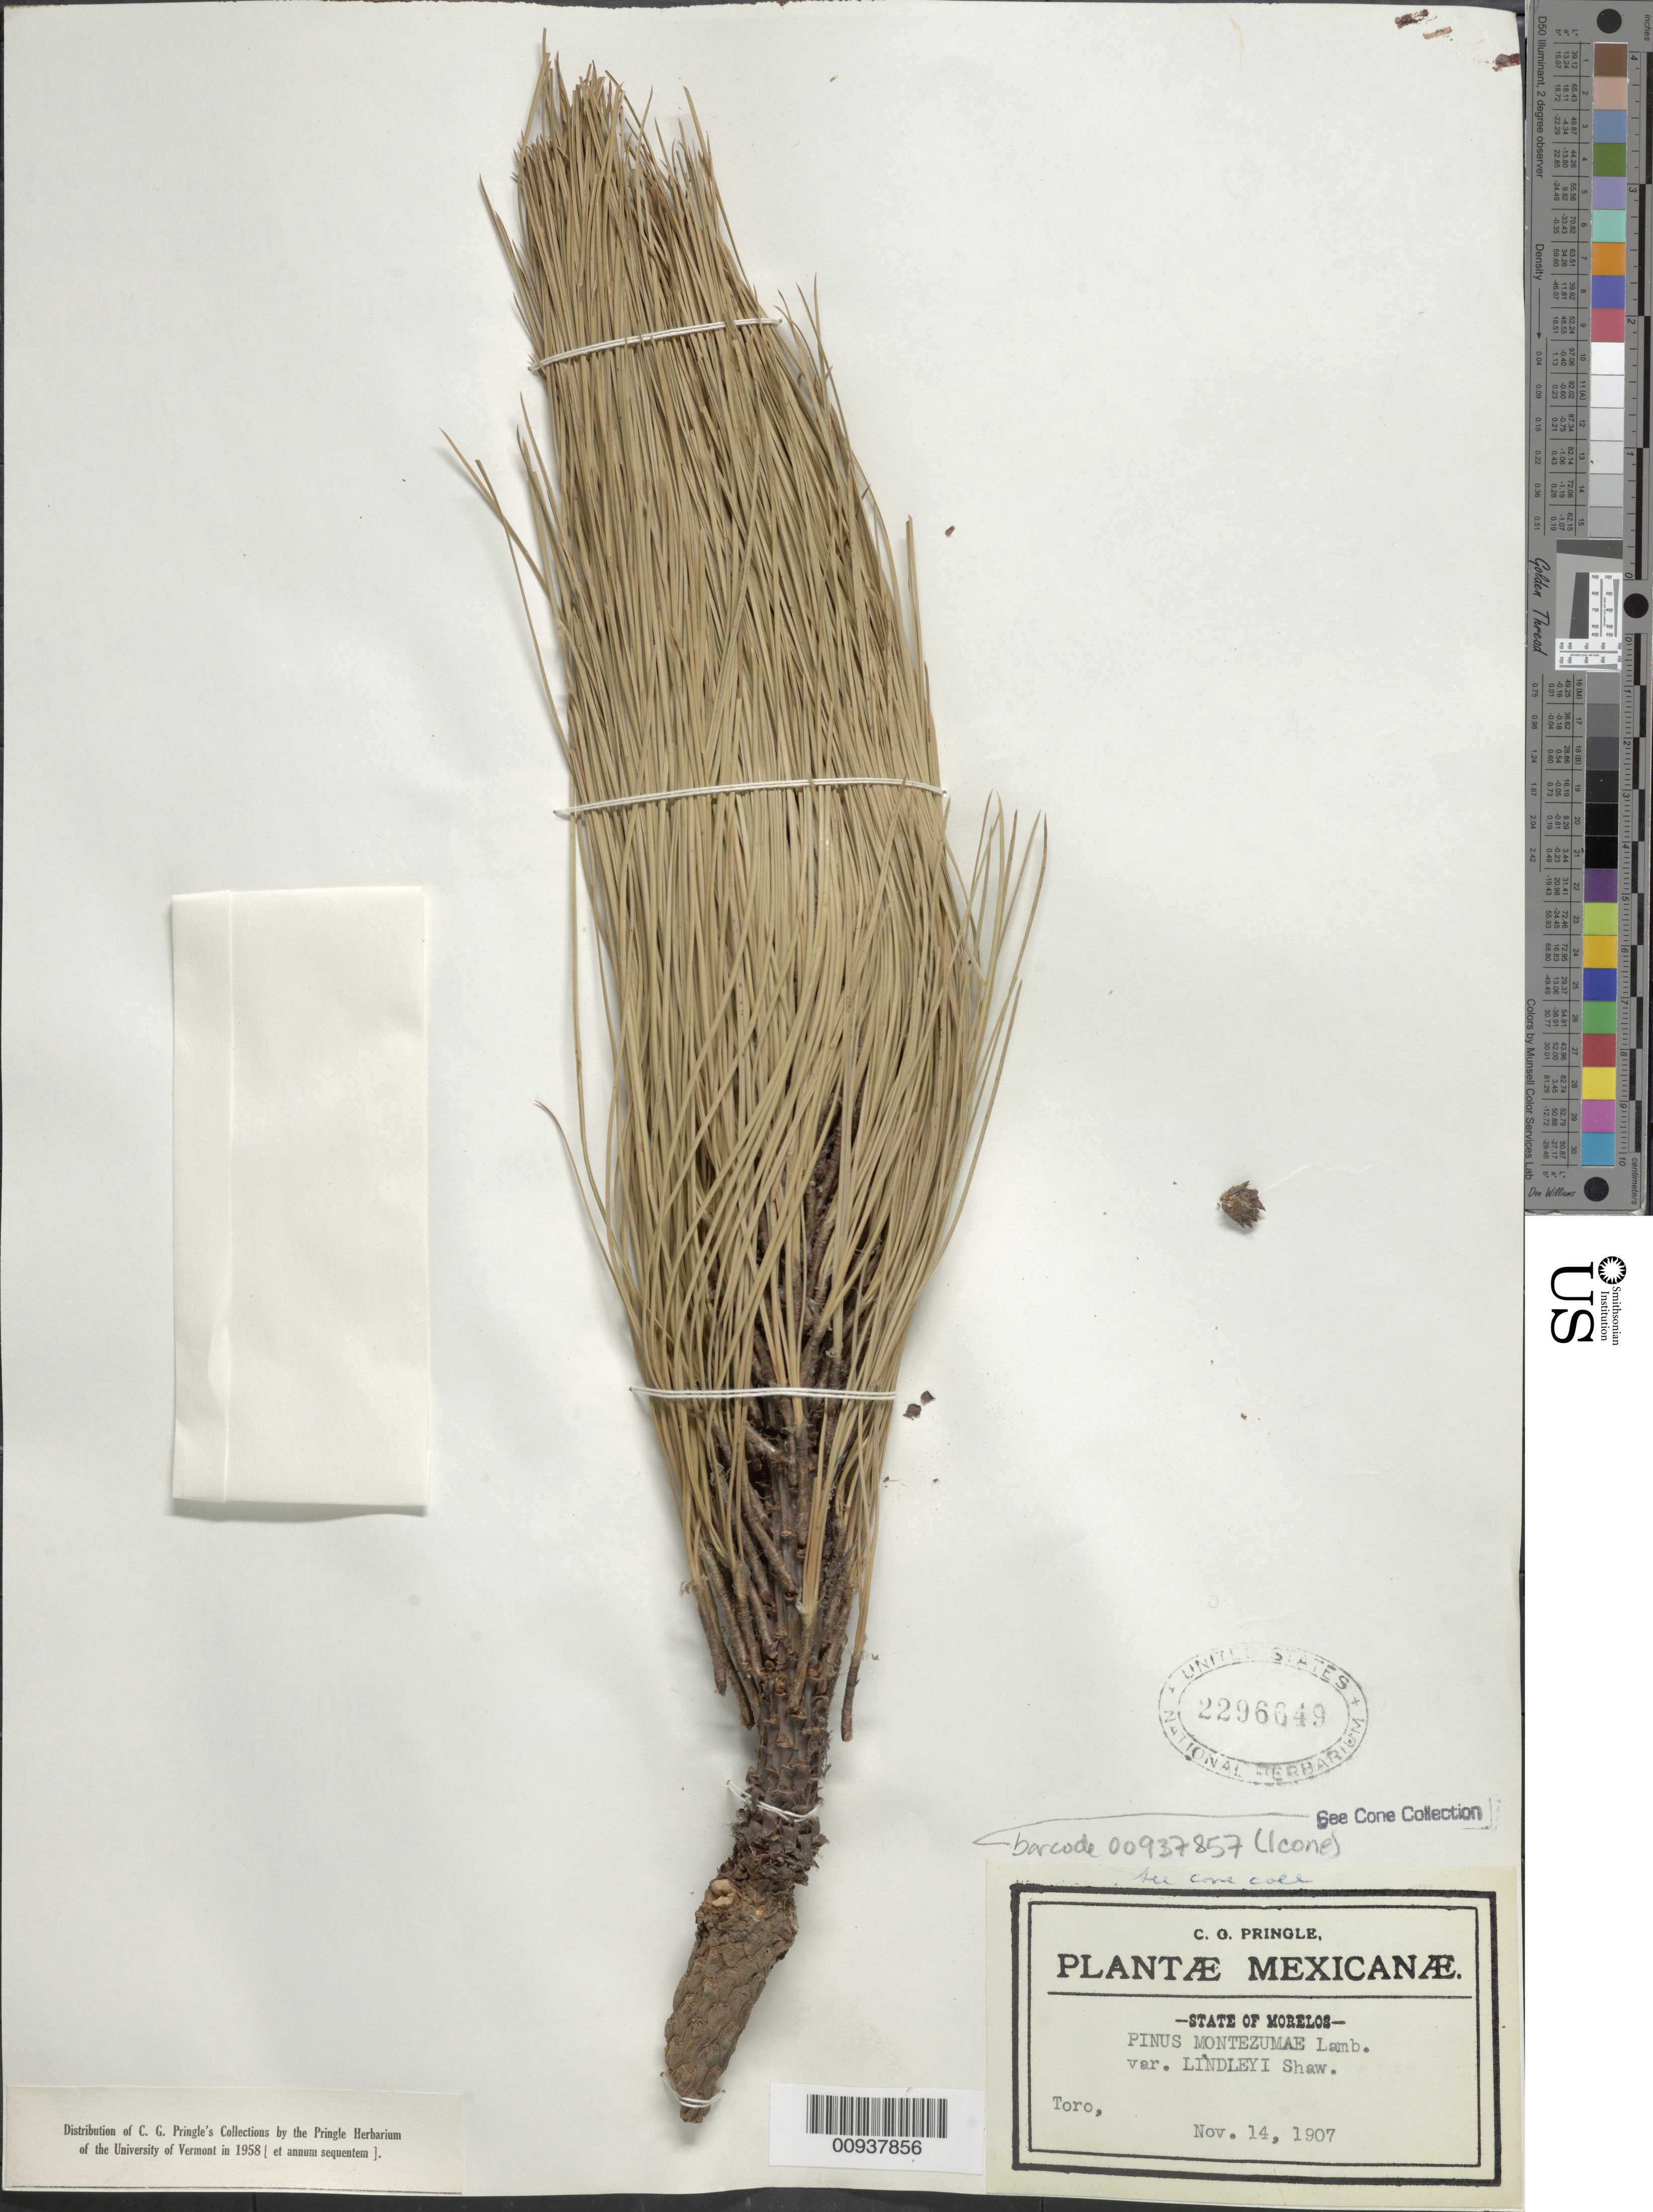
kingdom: Plantae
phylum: Tracheophyta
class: Pinopsida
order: Pinales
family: Pinaceae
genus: Pinus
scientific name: Pinus montezumae var. lindleyi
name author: Loudon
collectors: C. G. Pringle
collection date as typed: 14 Nov 1907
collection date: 1907-11-14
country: Mexico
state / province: Morelos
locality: Toro.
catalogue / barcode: US 2296649